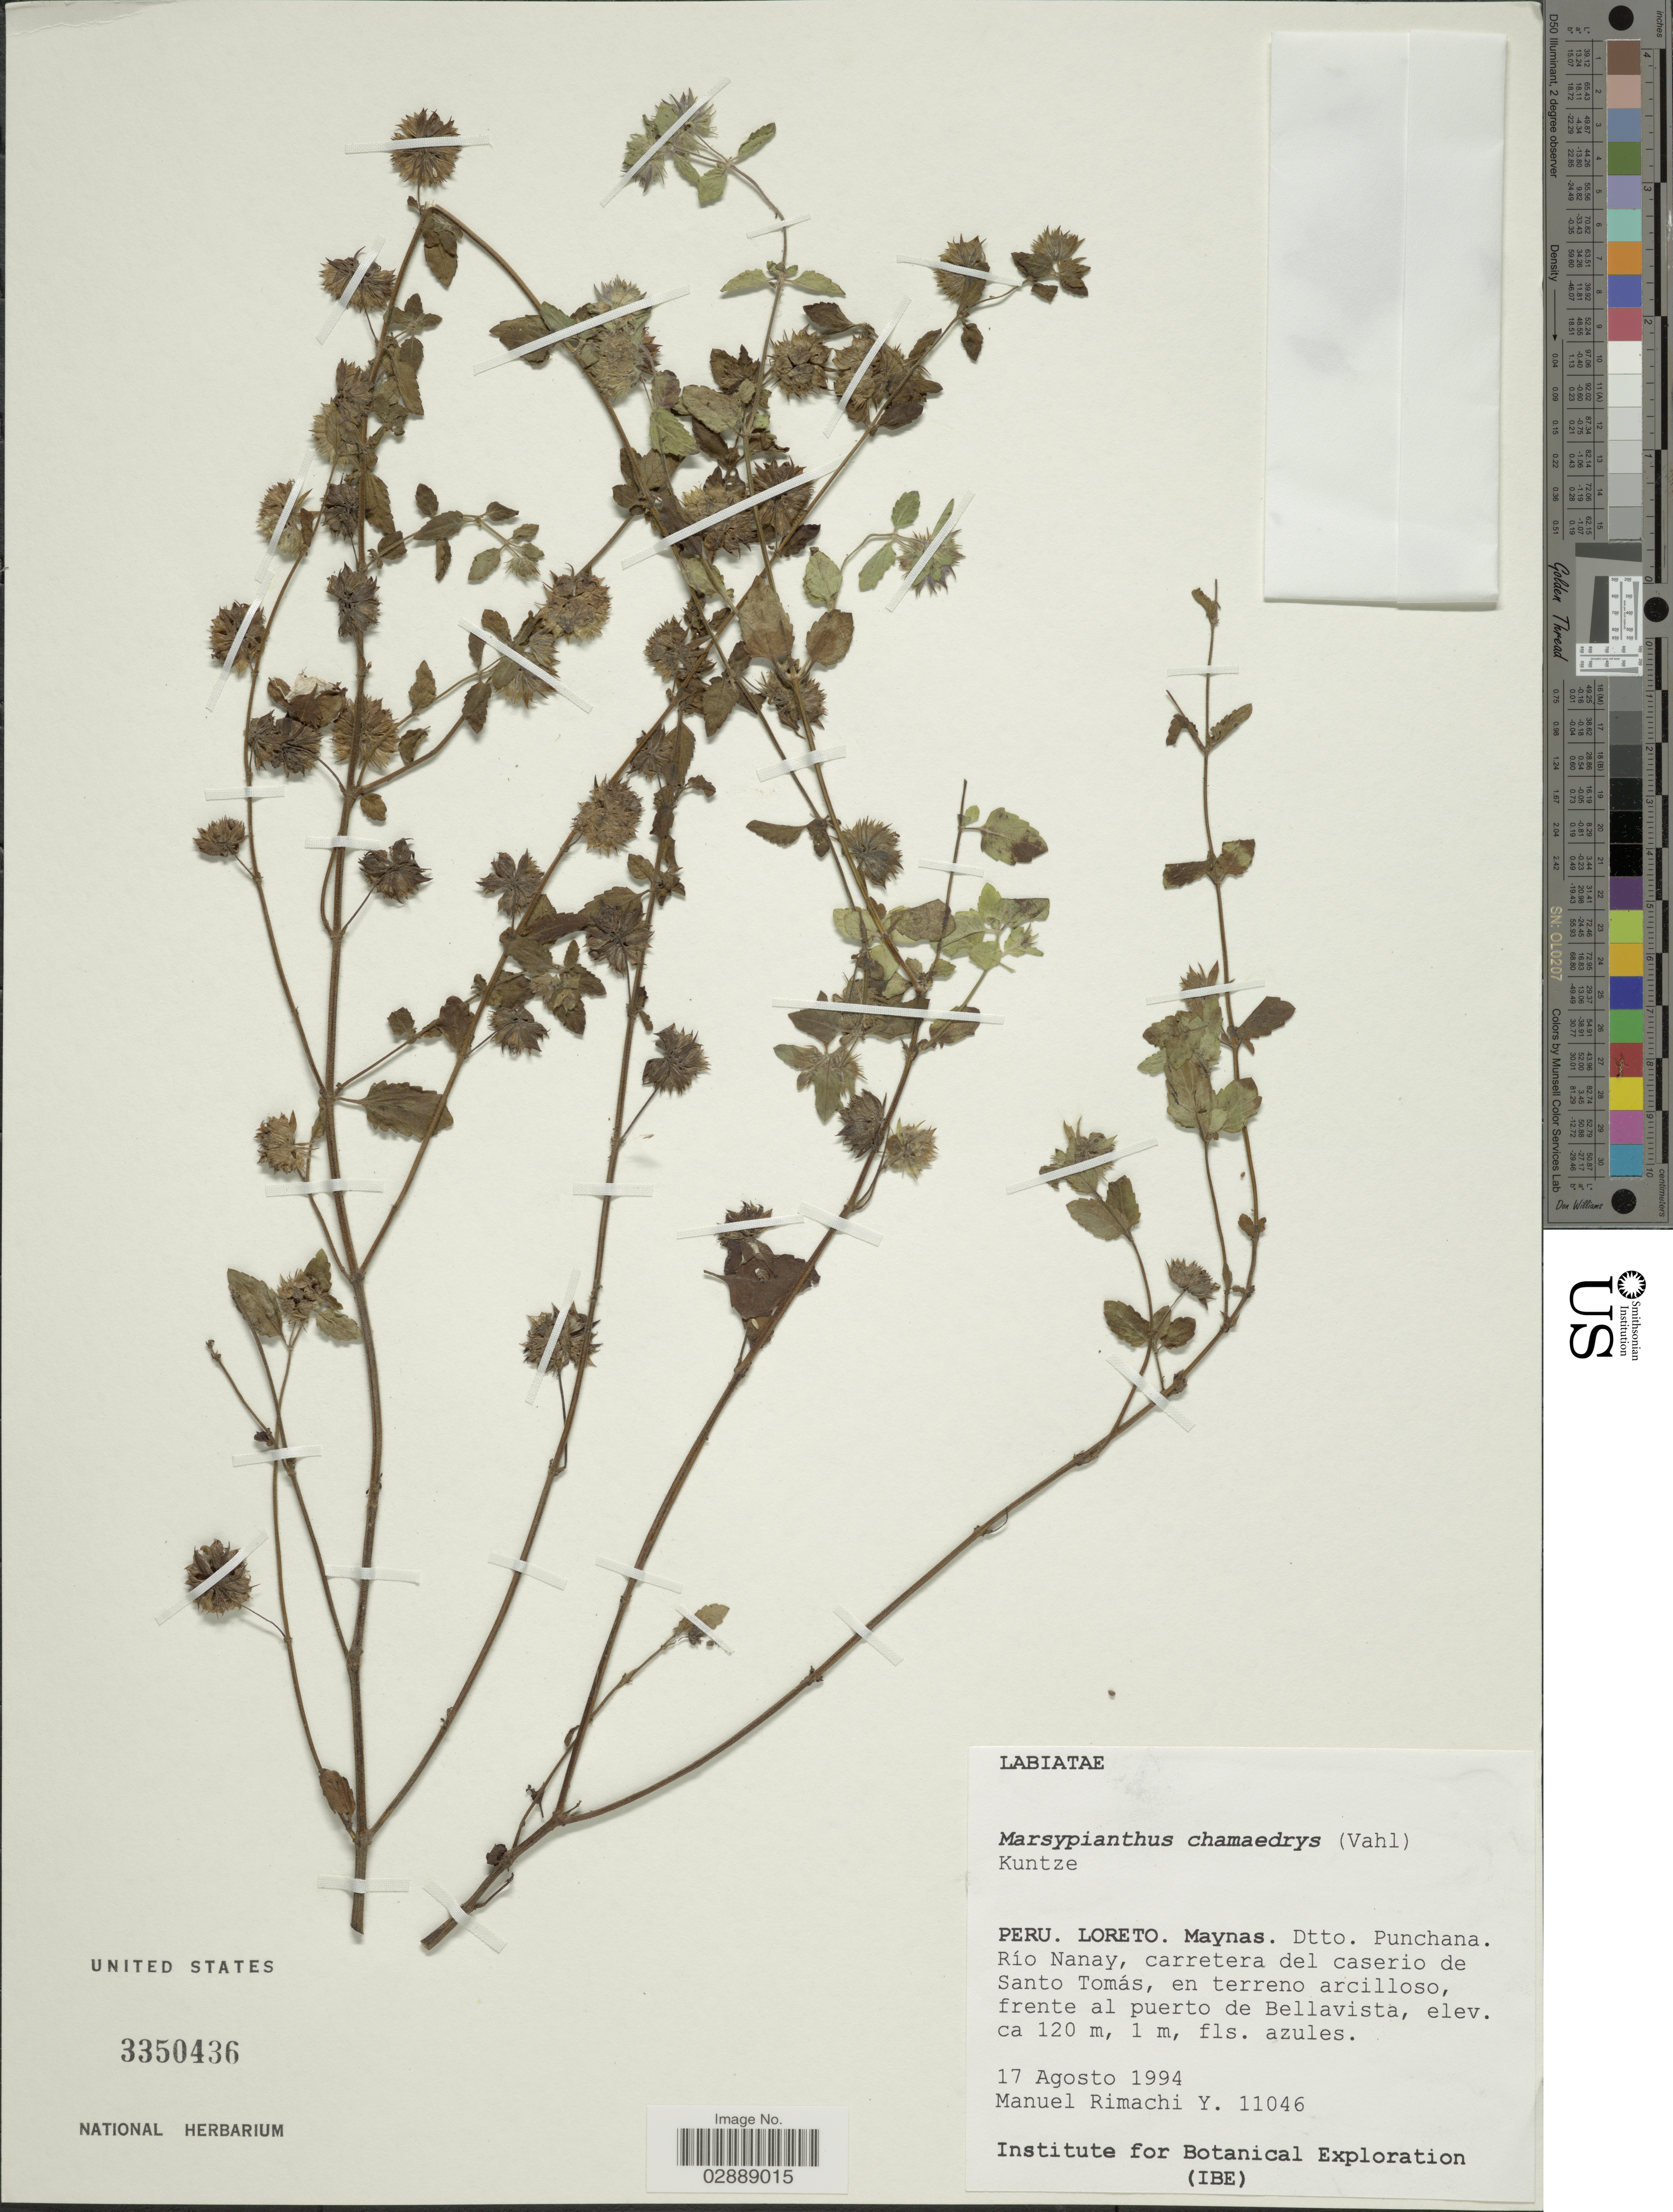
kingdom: Plantae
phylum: Tracheophyta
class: Magnoliopsida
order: Lamiales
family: Lamiaceae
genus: Marsypianthes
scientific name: Marsypianthes chamaedrys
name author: (Vahl) Kuntze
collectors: M. Rimachi Y.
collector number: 11046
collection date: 1994-08-17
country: Peru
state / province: Loreto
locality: Maynas. Dtto. Punchana. Río Nanay, carretera del caserio de Santo Tomás, en terreno arcilloso, frente al puerto de Bellavista.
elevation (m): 120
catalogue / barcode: US 3350436